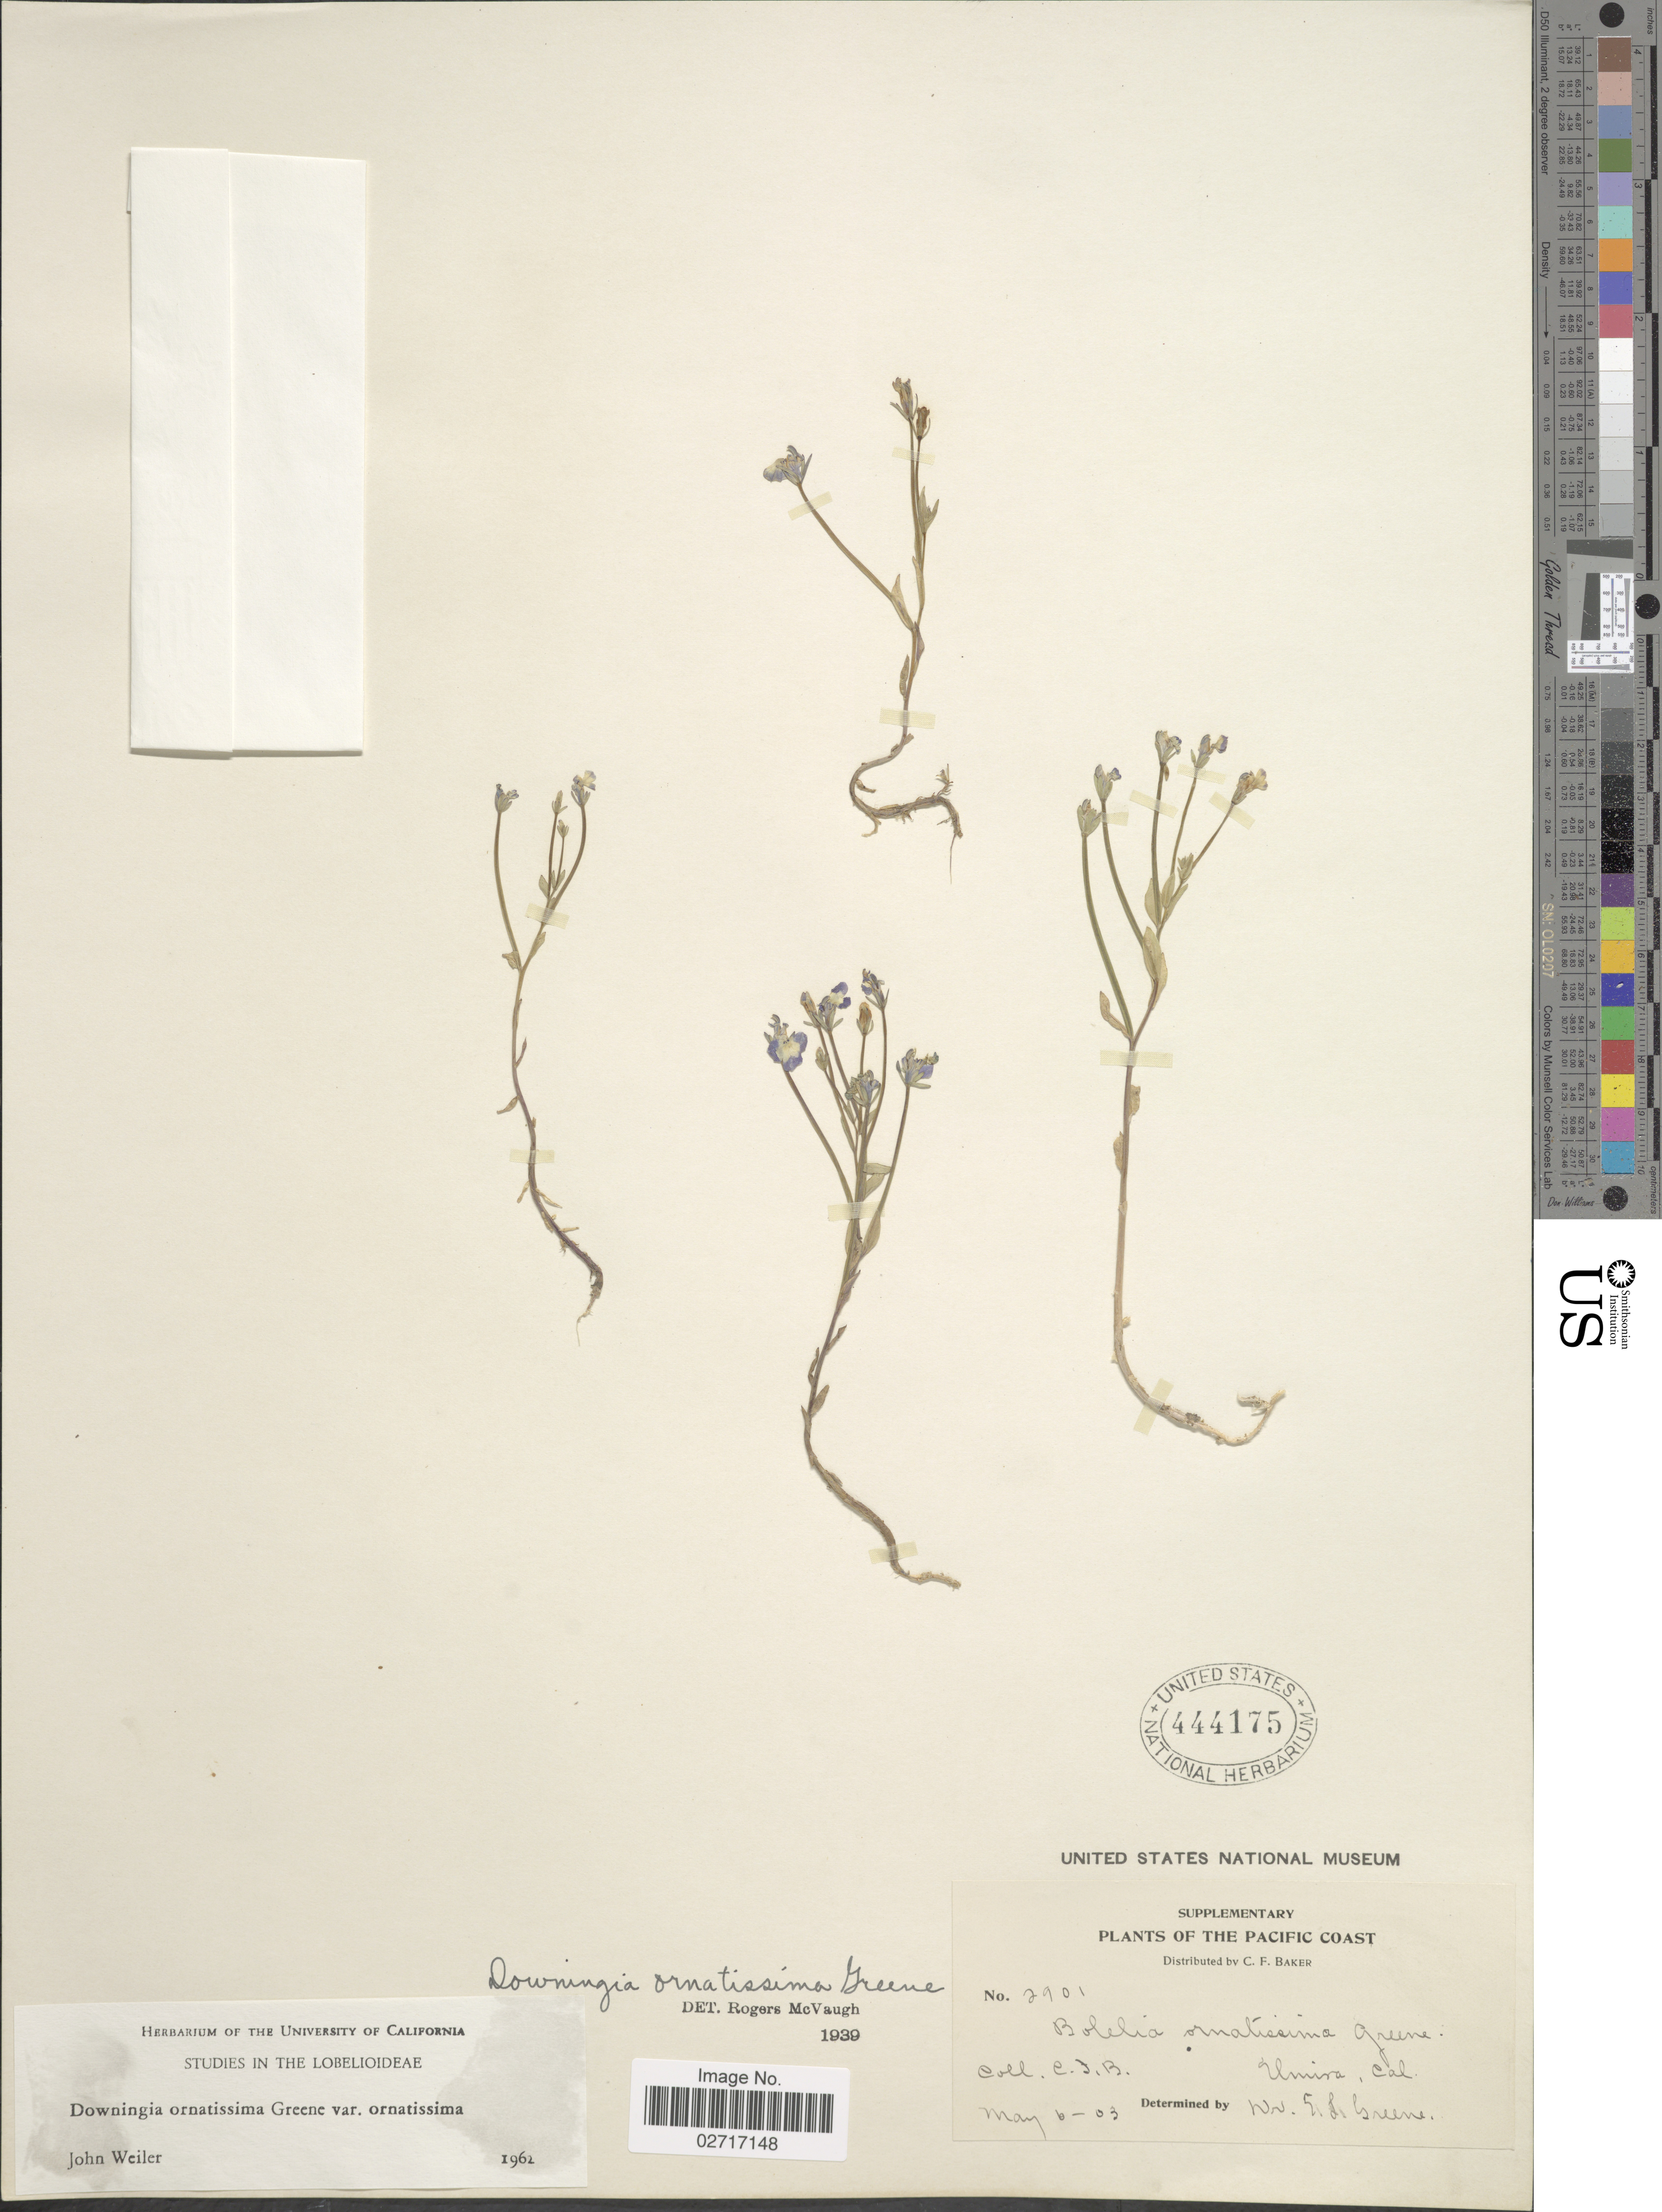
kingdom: Plantae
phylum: Tracheophyta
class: Magnoliopsida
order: Asterales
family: Campanulaceae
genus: Downingia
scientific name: Downingia ornatissima var. ornatissima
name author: Greene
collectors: C. F. Baker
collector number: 2901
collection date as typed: Transcribed d/m/y: 6/5/3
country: United States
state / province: California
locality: Elmira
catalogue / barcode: US 444175